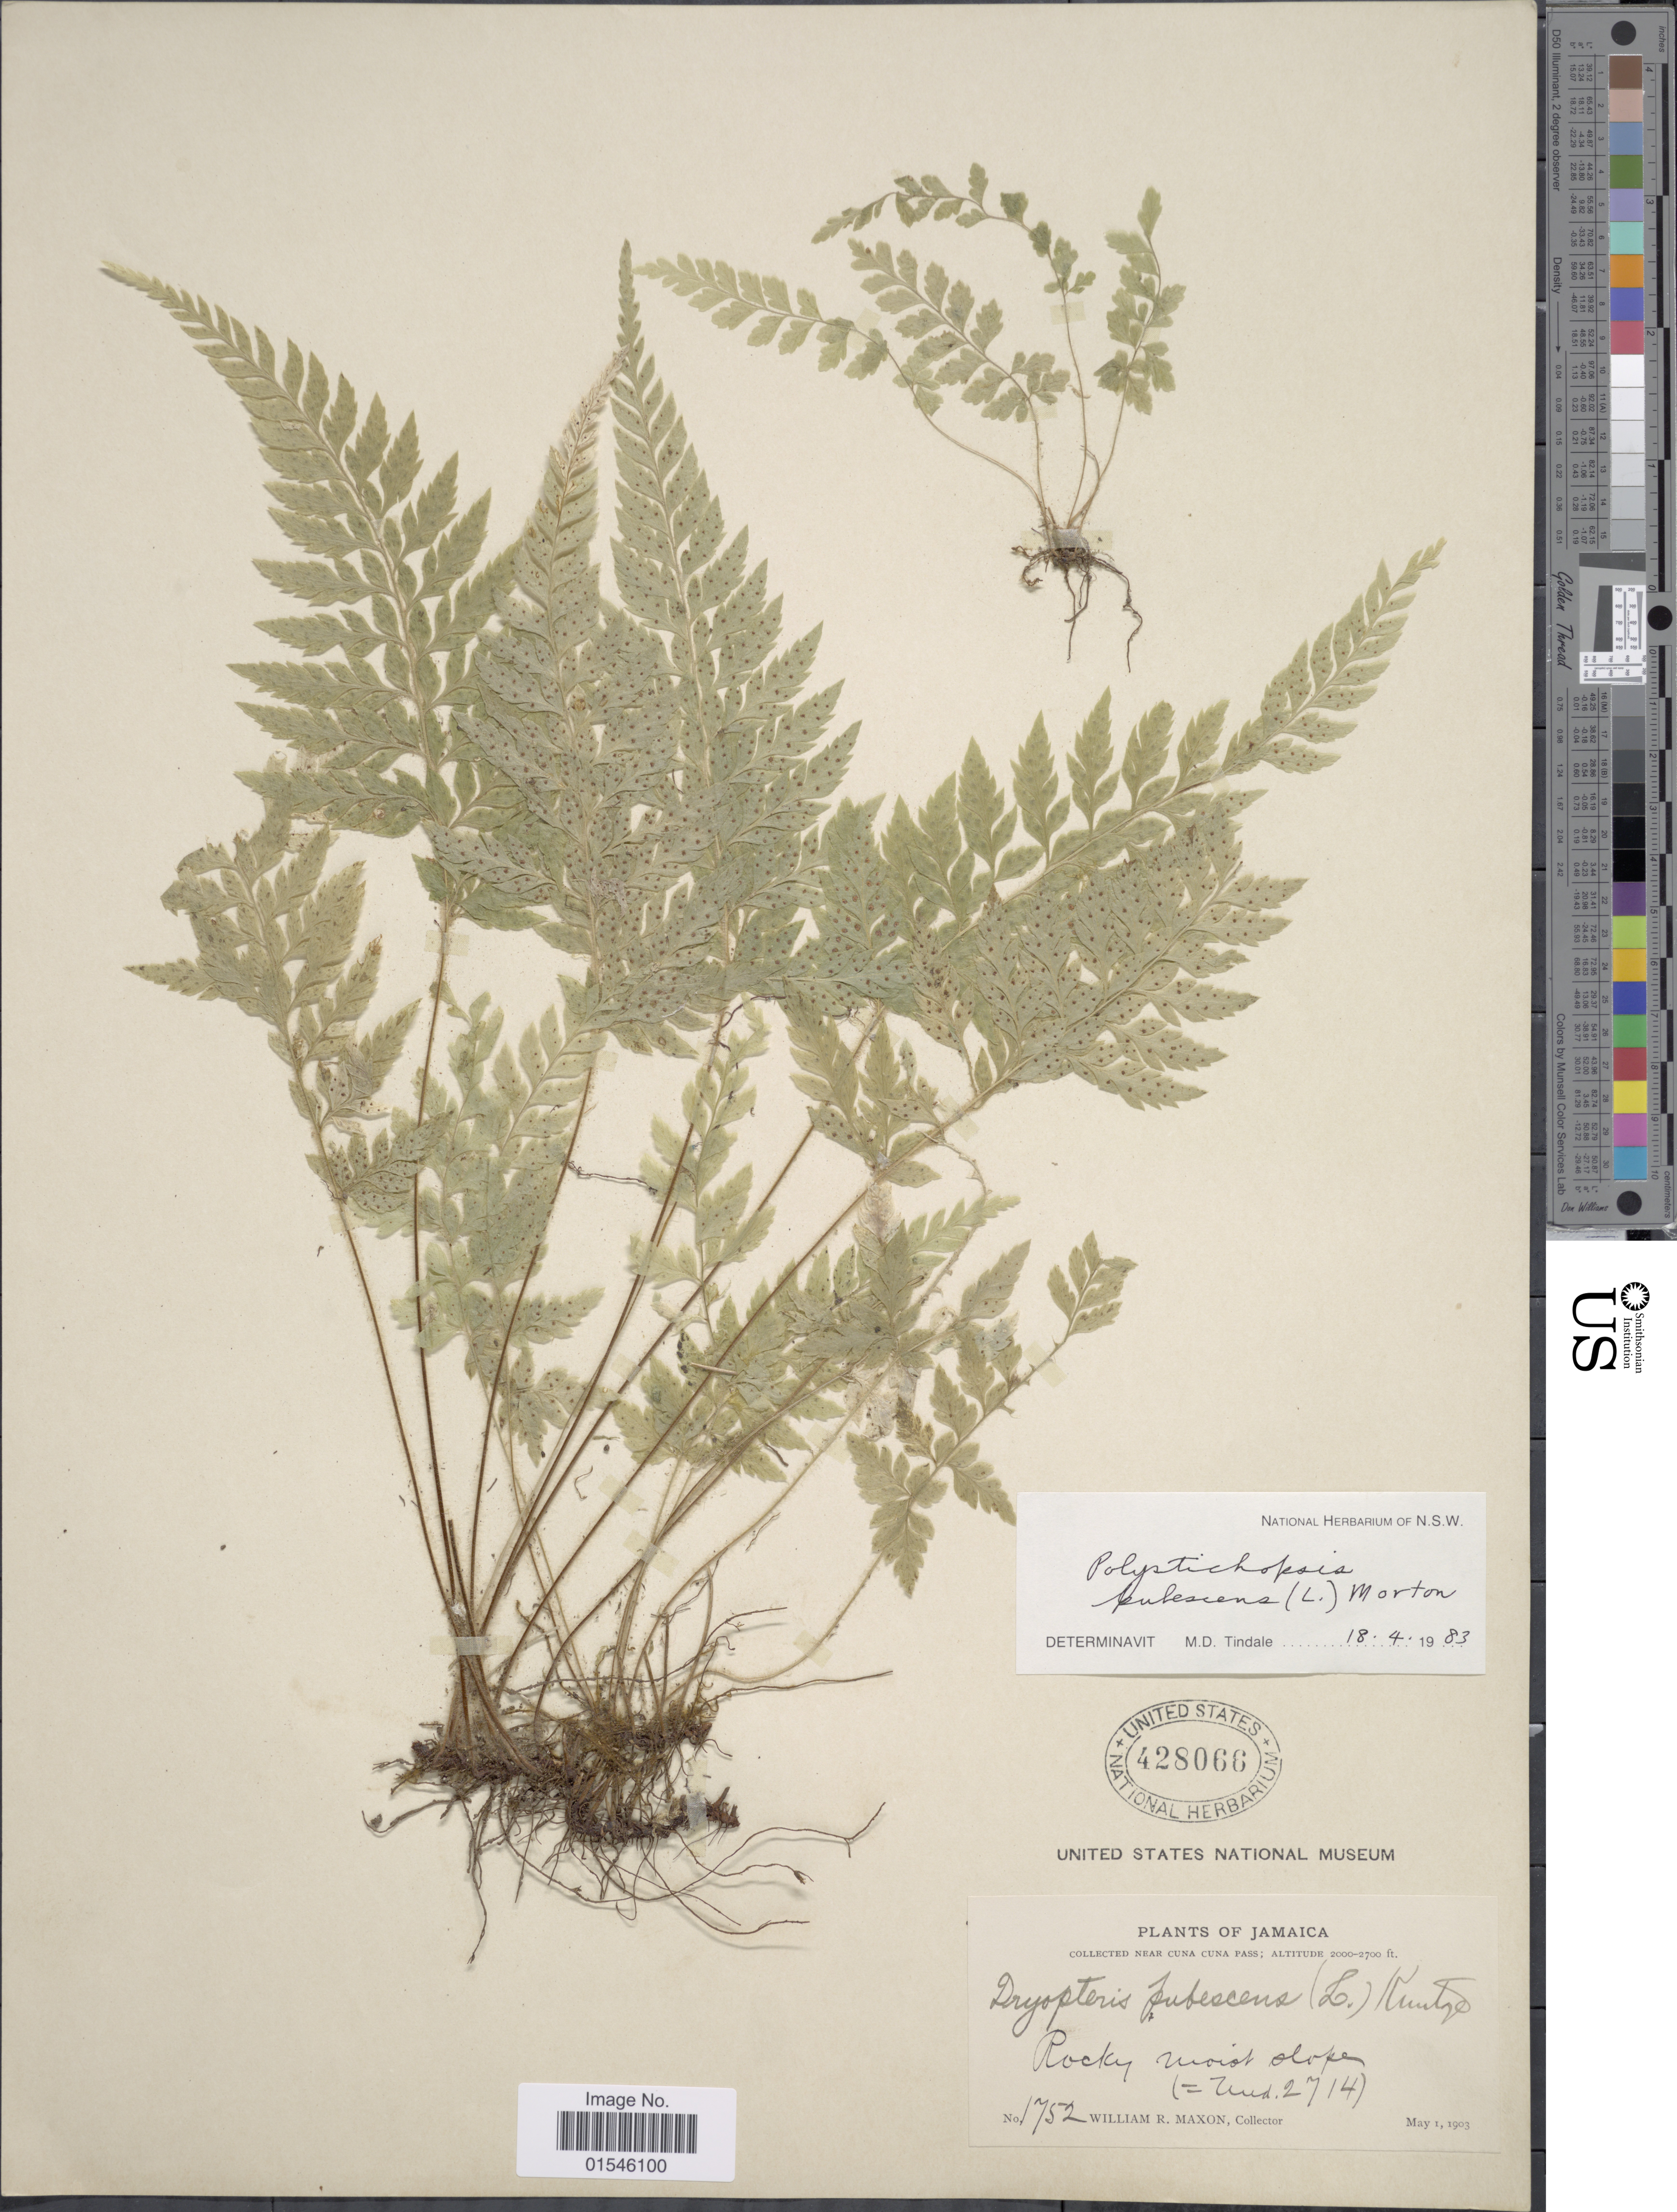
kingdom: Plantae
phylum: Tracheophyta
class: Polypodiopsida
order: Polypodiales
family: Dryopteridaceae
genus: Polystichopsis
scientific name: Polystichopsis pubescens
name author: (L.) C.V. Morton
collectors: W. R. Maxon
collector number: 1752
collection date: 1903-05-01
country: Jamaica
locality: Near Cuna Cuna pass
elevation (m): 2000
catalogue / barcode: US 428066